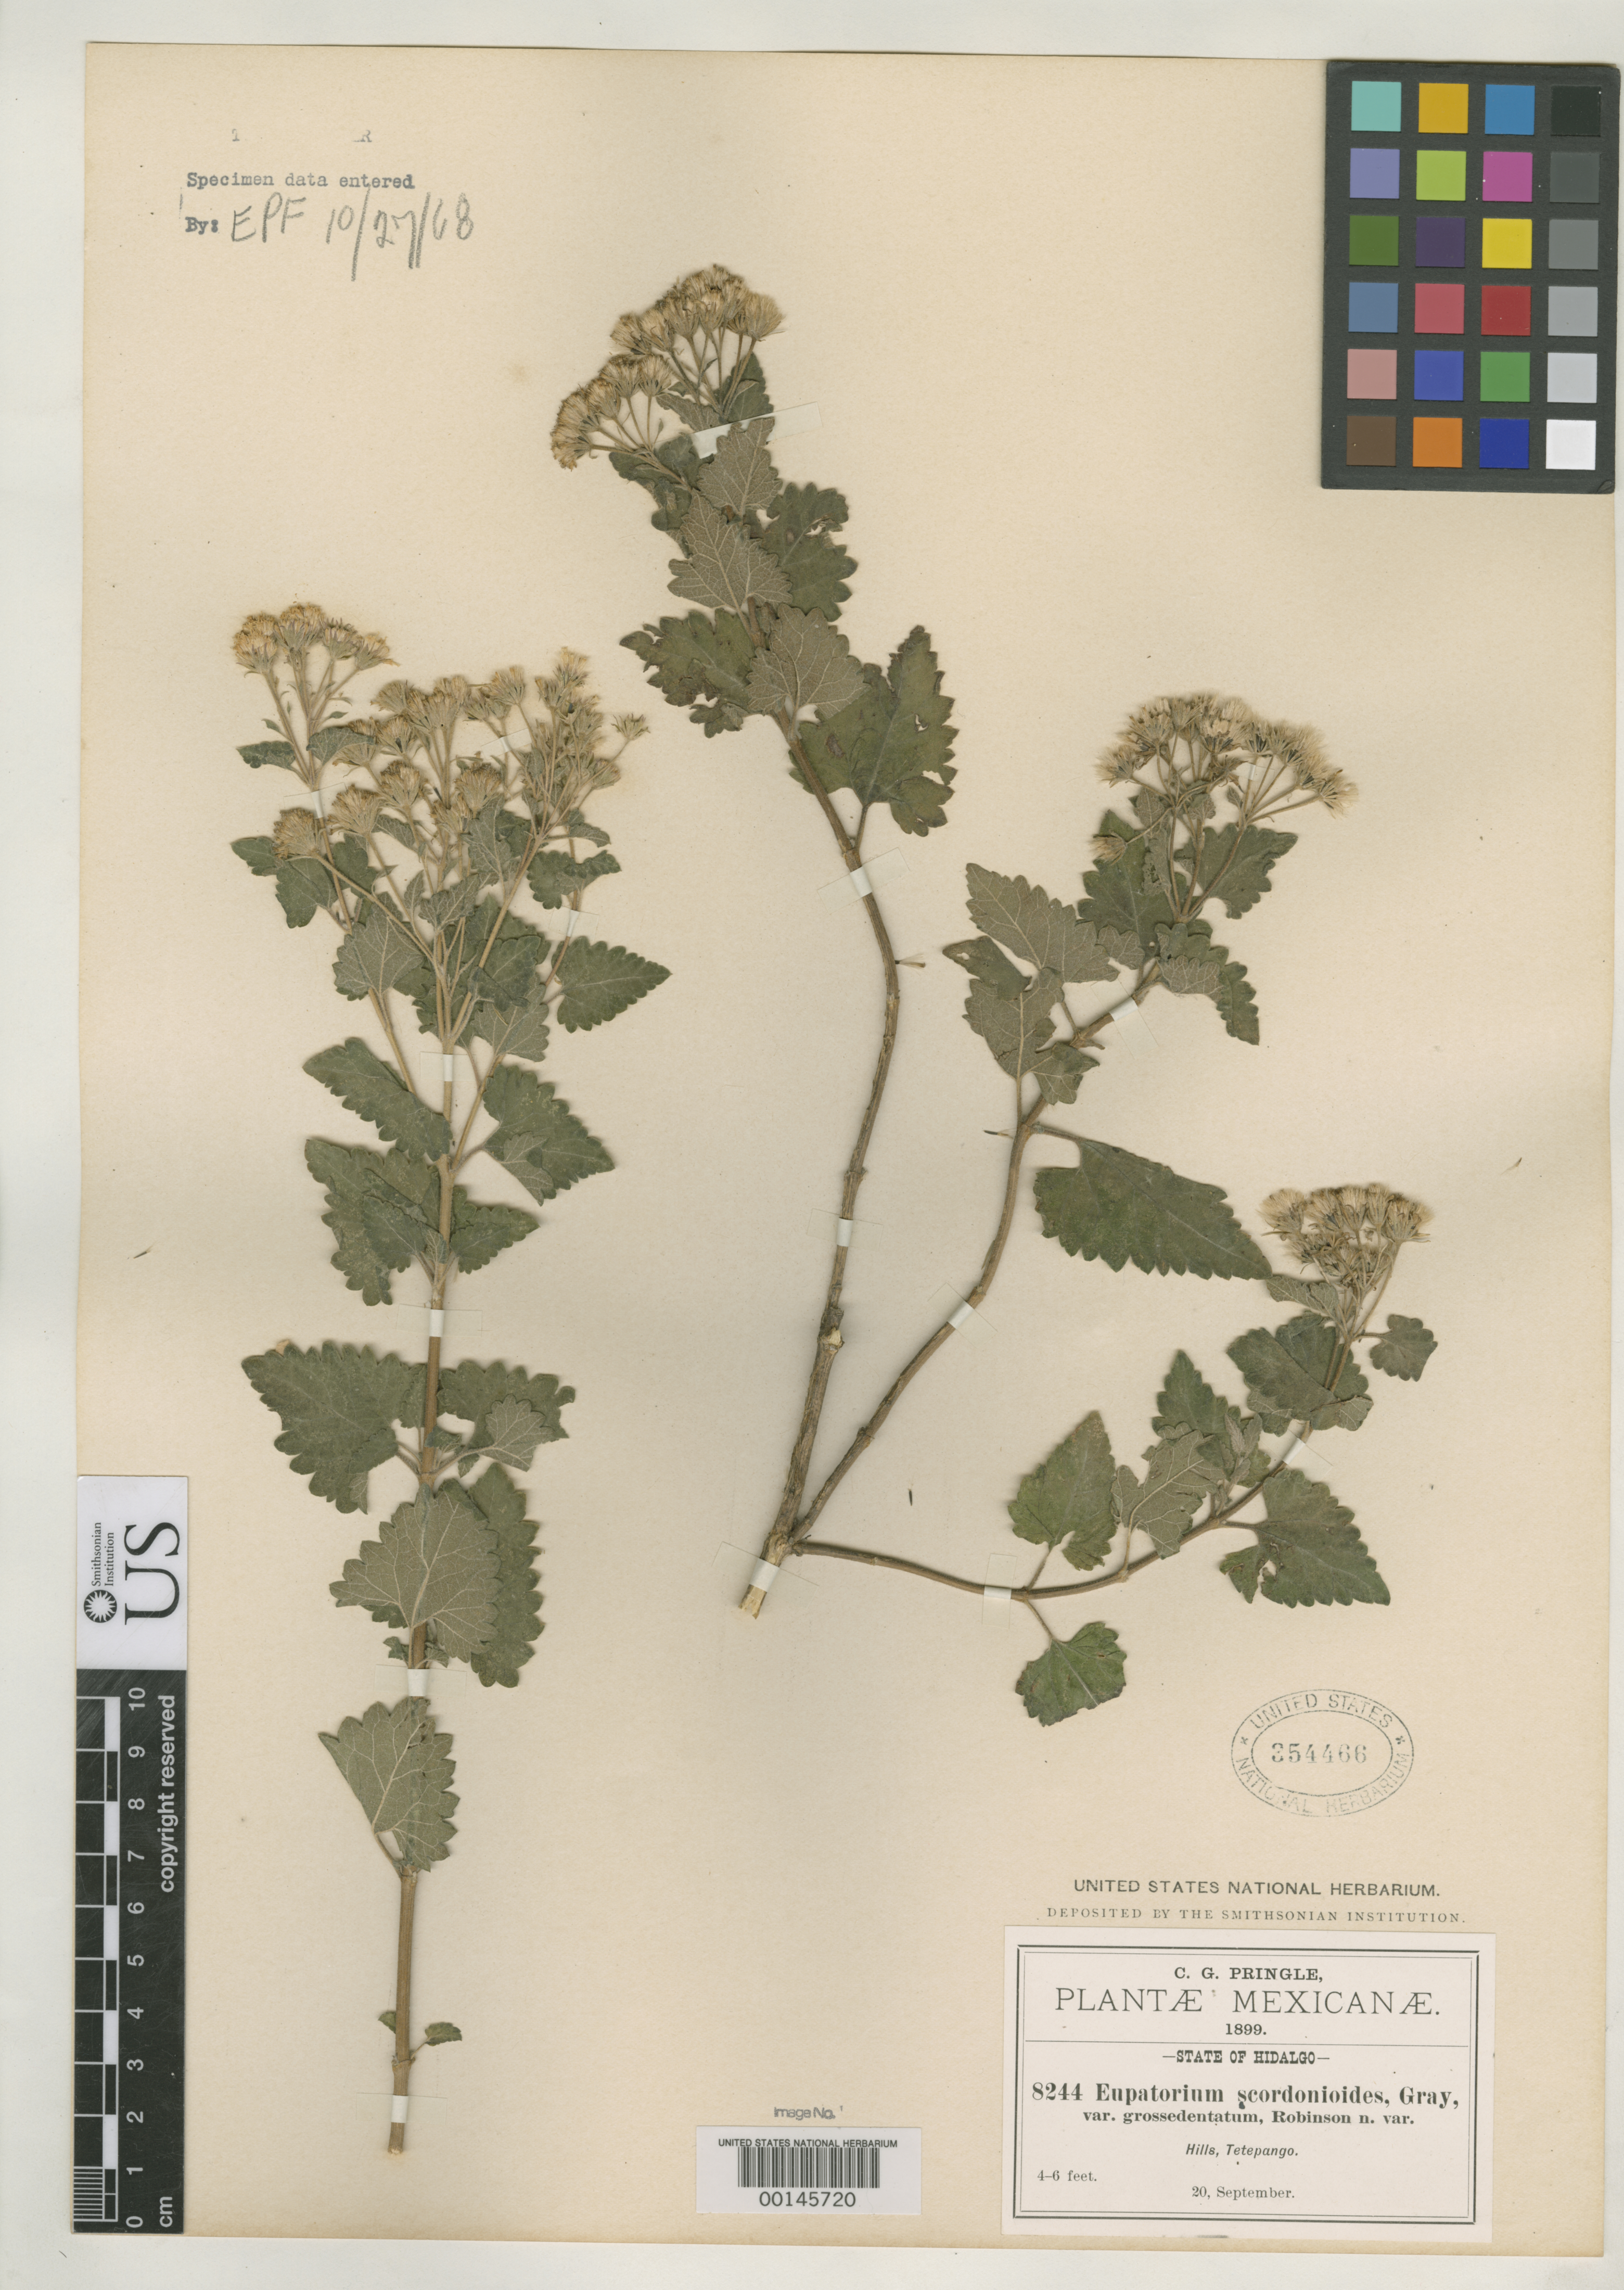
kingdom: Plantae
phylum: Tracheophyta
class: Magnoliopsida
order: Asterales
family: Asteraceae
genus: Eupatorium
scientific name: Eupatorium scorodonioides var. grossedentatum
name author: B.L. Rob.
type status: Isotype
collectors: C. G. Pringle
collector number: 8244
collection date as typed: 20 Sep 1899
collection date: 1899-09-20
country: Mexico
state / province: Hidalgo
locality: Tetepango. Jabez branch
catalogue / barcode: US 354466